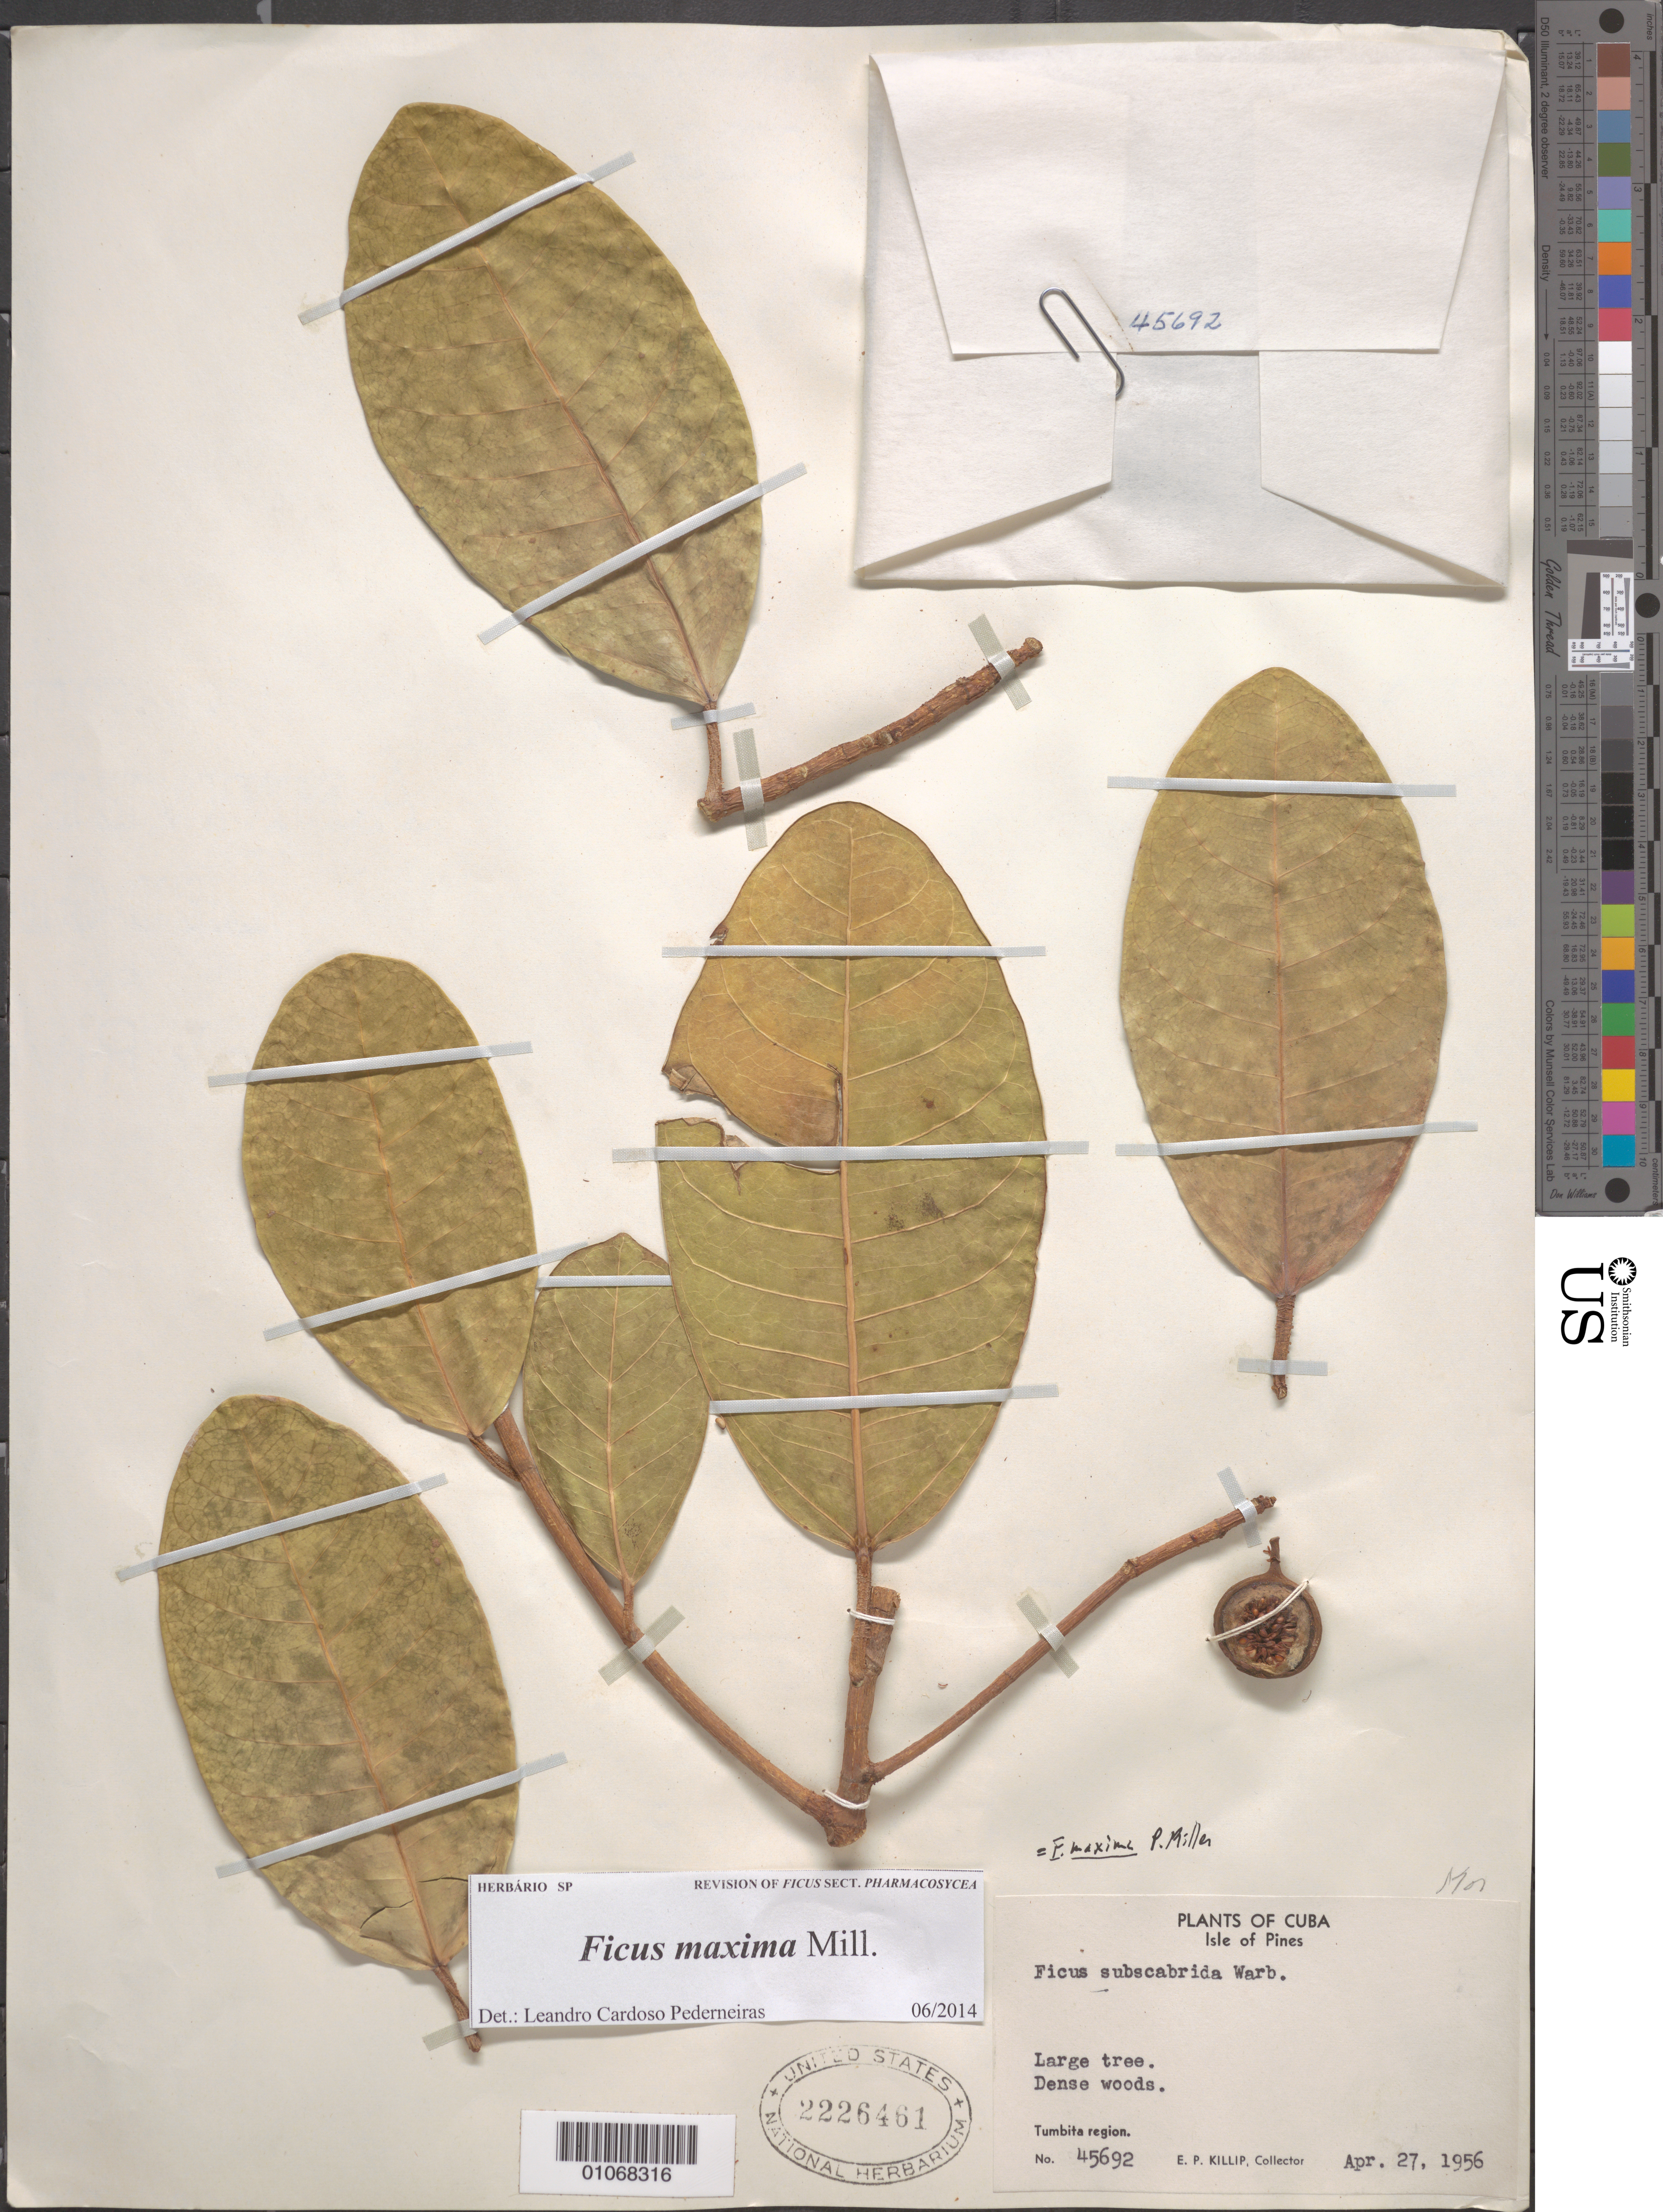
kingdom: Plantae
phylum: Tracheophyta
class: Magnoliopsida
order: Rosales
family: Moraceae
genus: Ficus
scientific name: Ficus maxima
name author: Mill.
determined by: Cardoso Pederneiras, L.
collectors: E. P. Killip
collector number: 45692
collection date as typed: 27 Apr 1956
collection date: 1956-04-27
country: Cuba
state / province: Isla de La Juventud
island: Isla de la Juventud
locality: Tumbita region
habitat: Dense woods.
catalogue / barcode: US 2226461